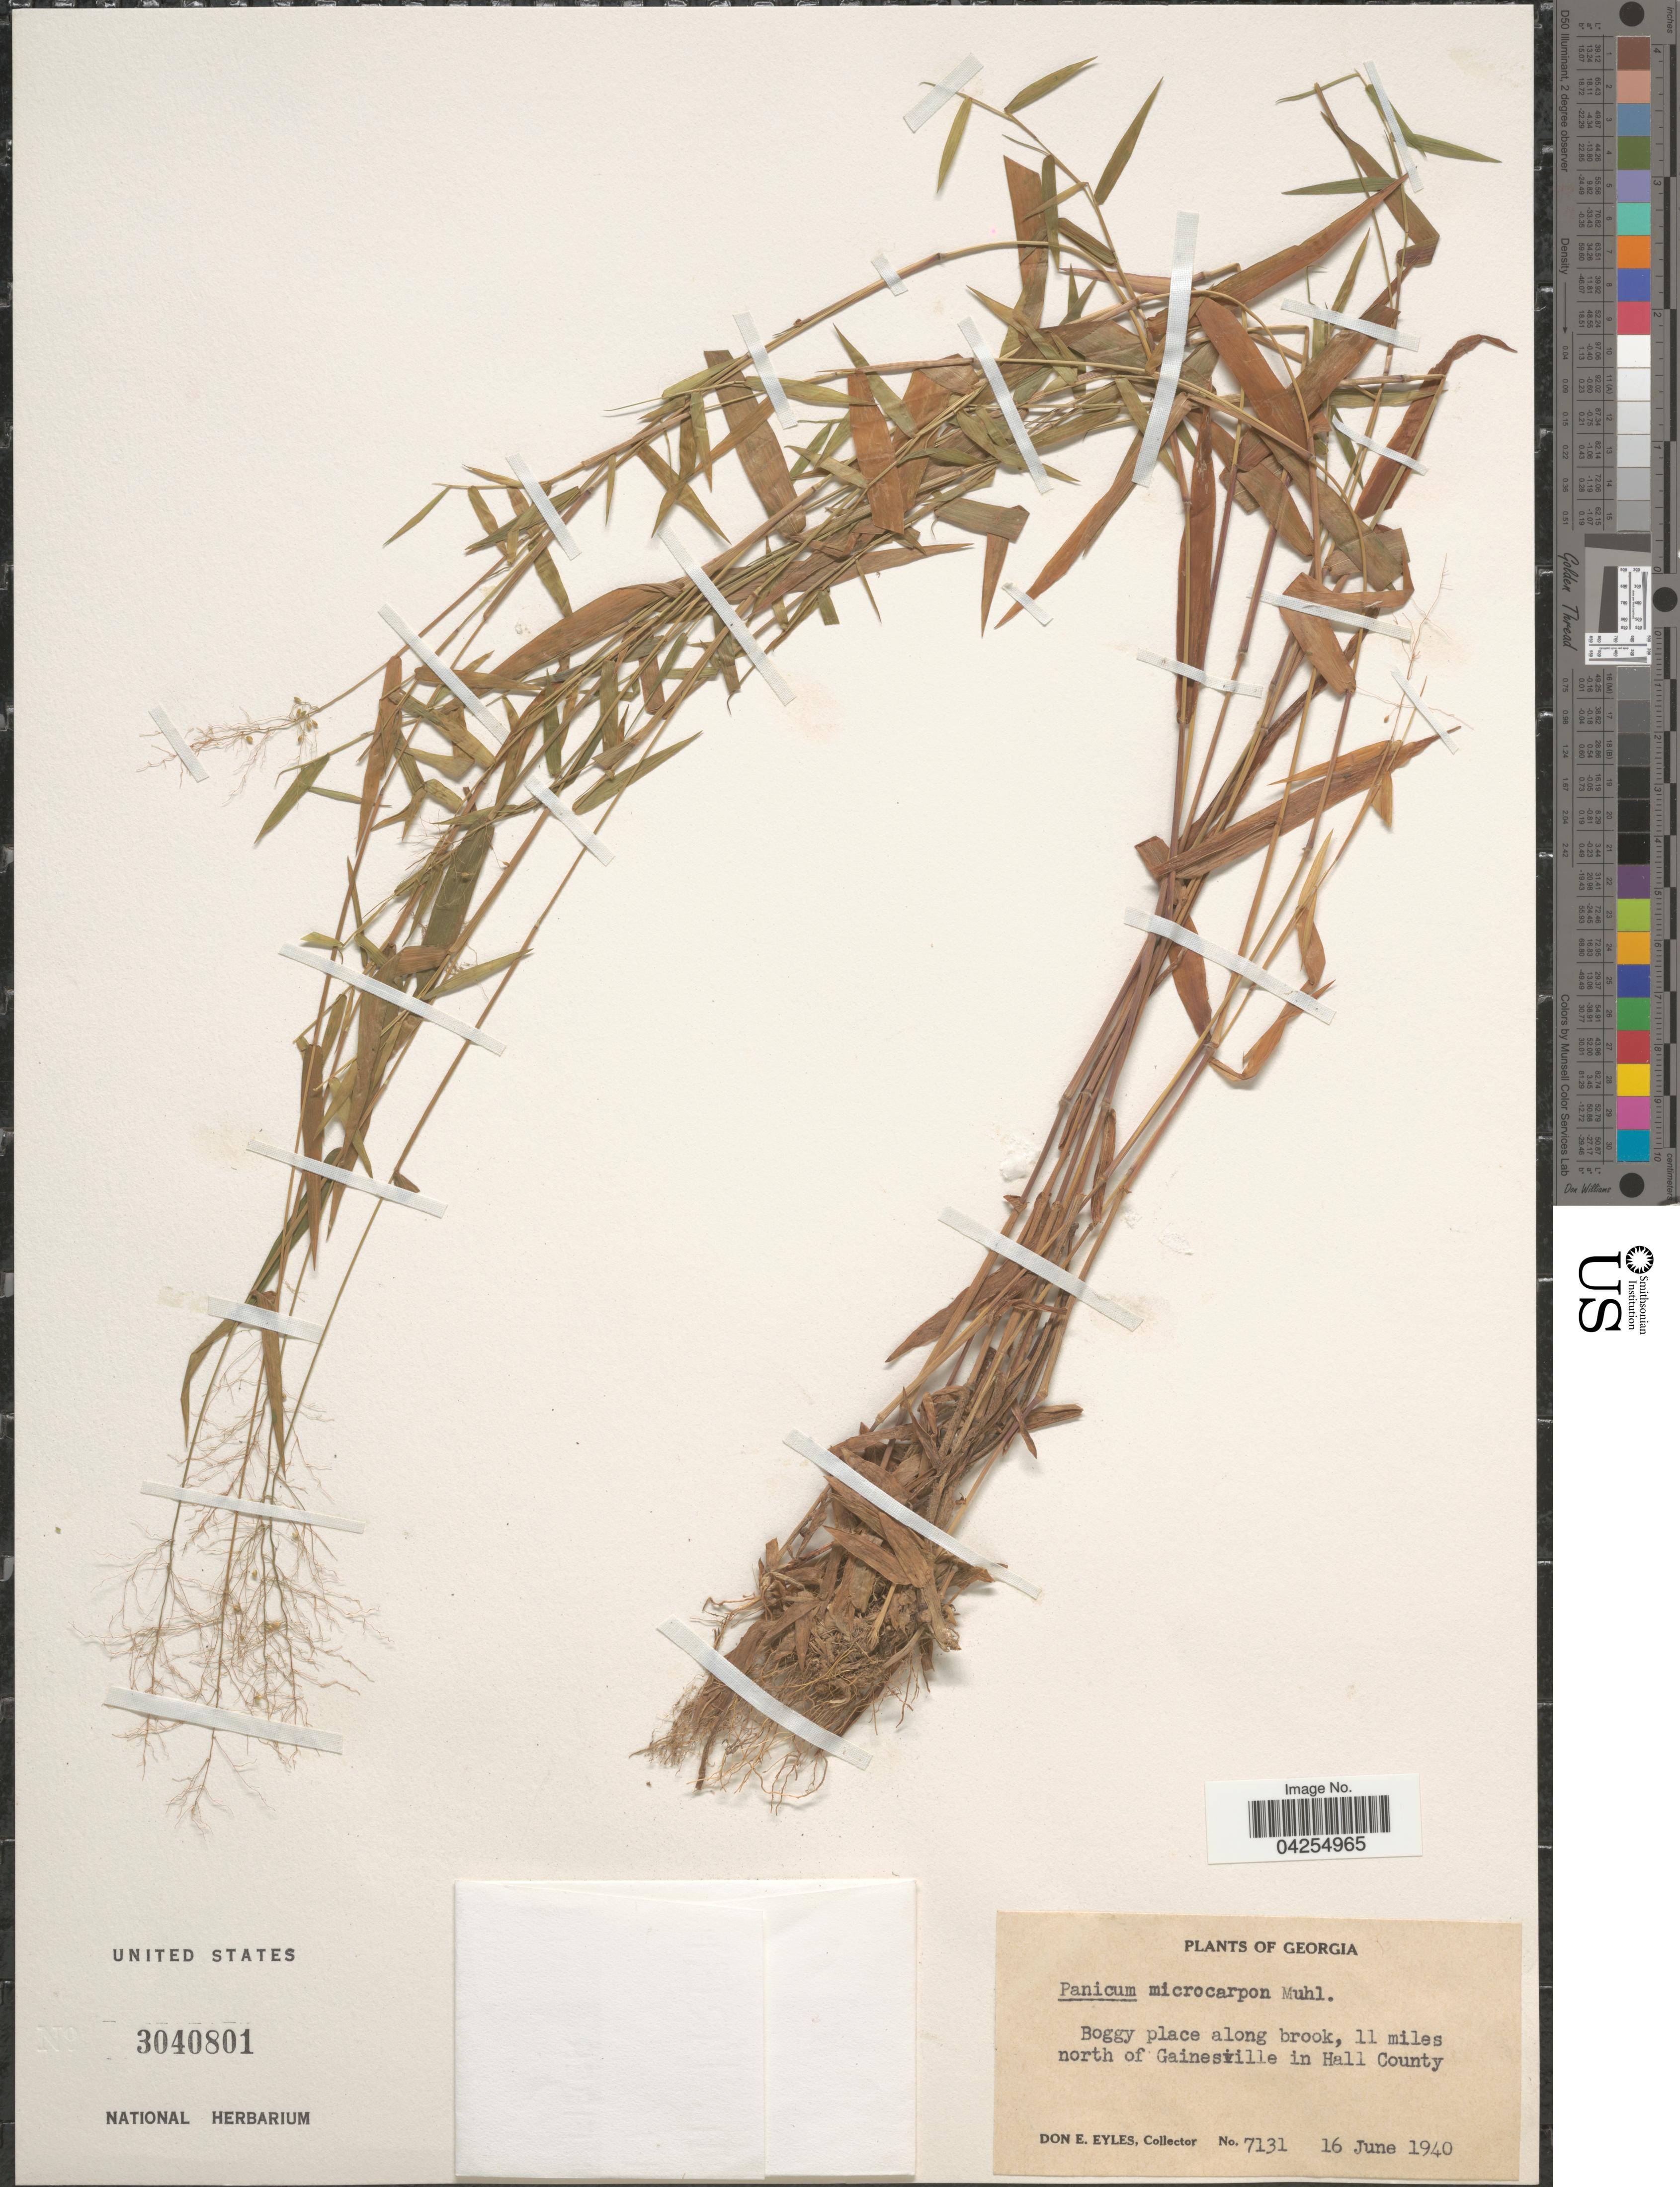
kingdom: Plantae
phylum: Tracheophyta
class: Liliopsida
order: Poales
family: Poaceae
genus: Dichanthelium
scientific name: Dichanthelium dichotomum var. dichotomum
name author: (L.) Gould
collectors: D. Eyles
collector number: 7131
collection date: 1940-06-16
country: United States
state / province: Georgia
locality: Boggy place along brook, 11 miles north of Gainesville in Hall County.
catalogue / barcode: US 3040801